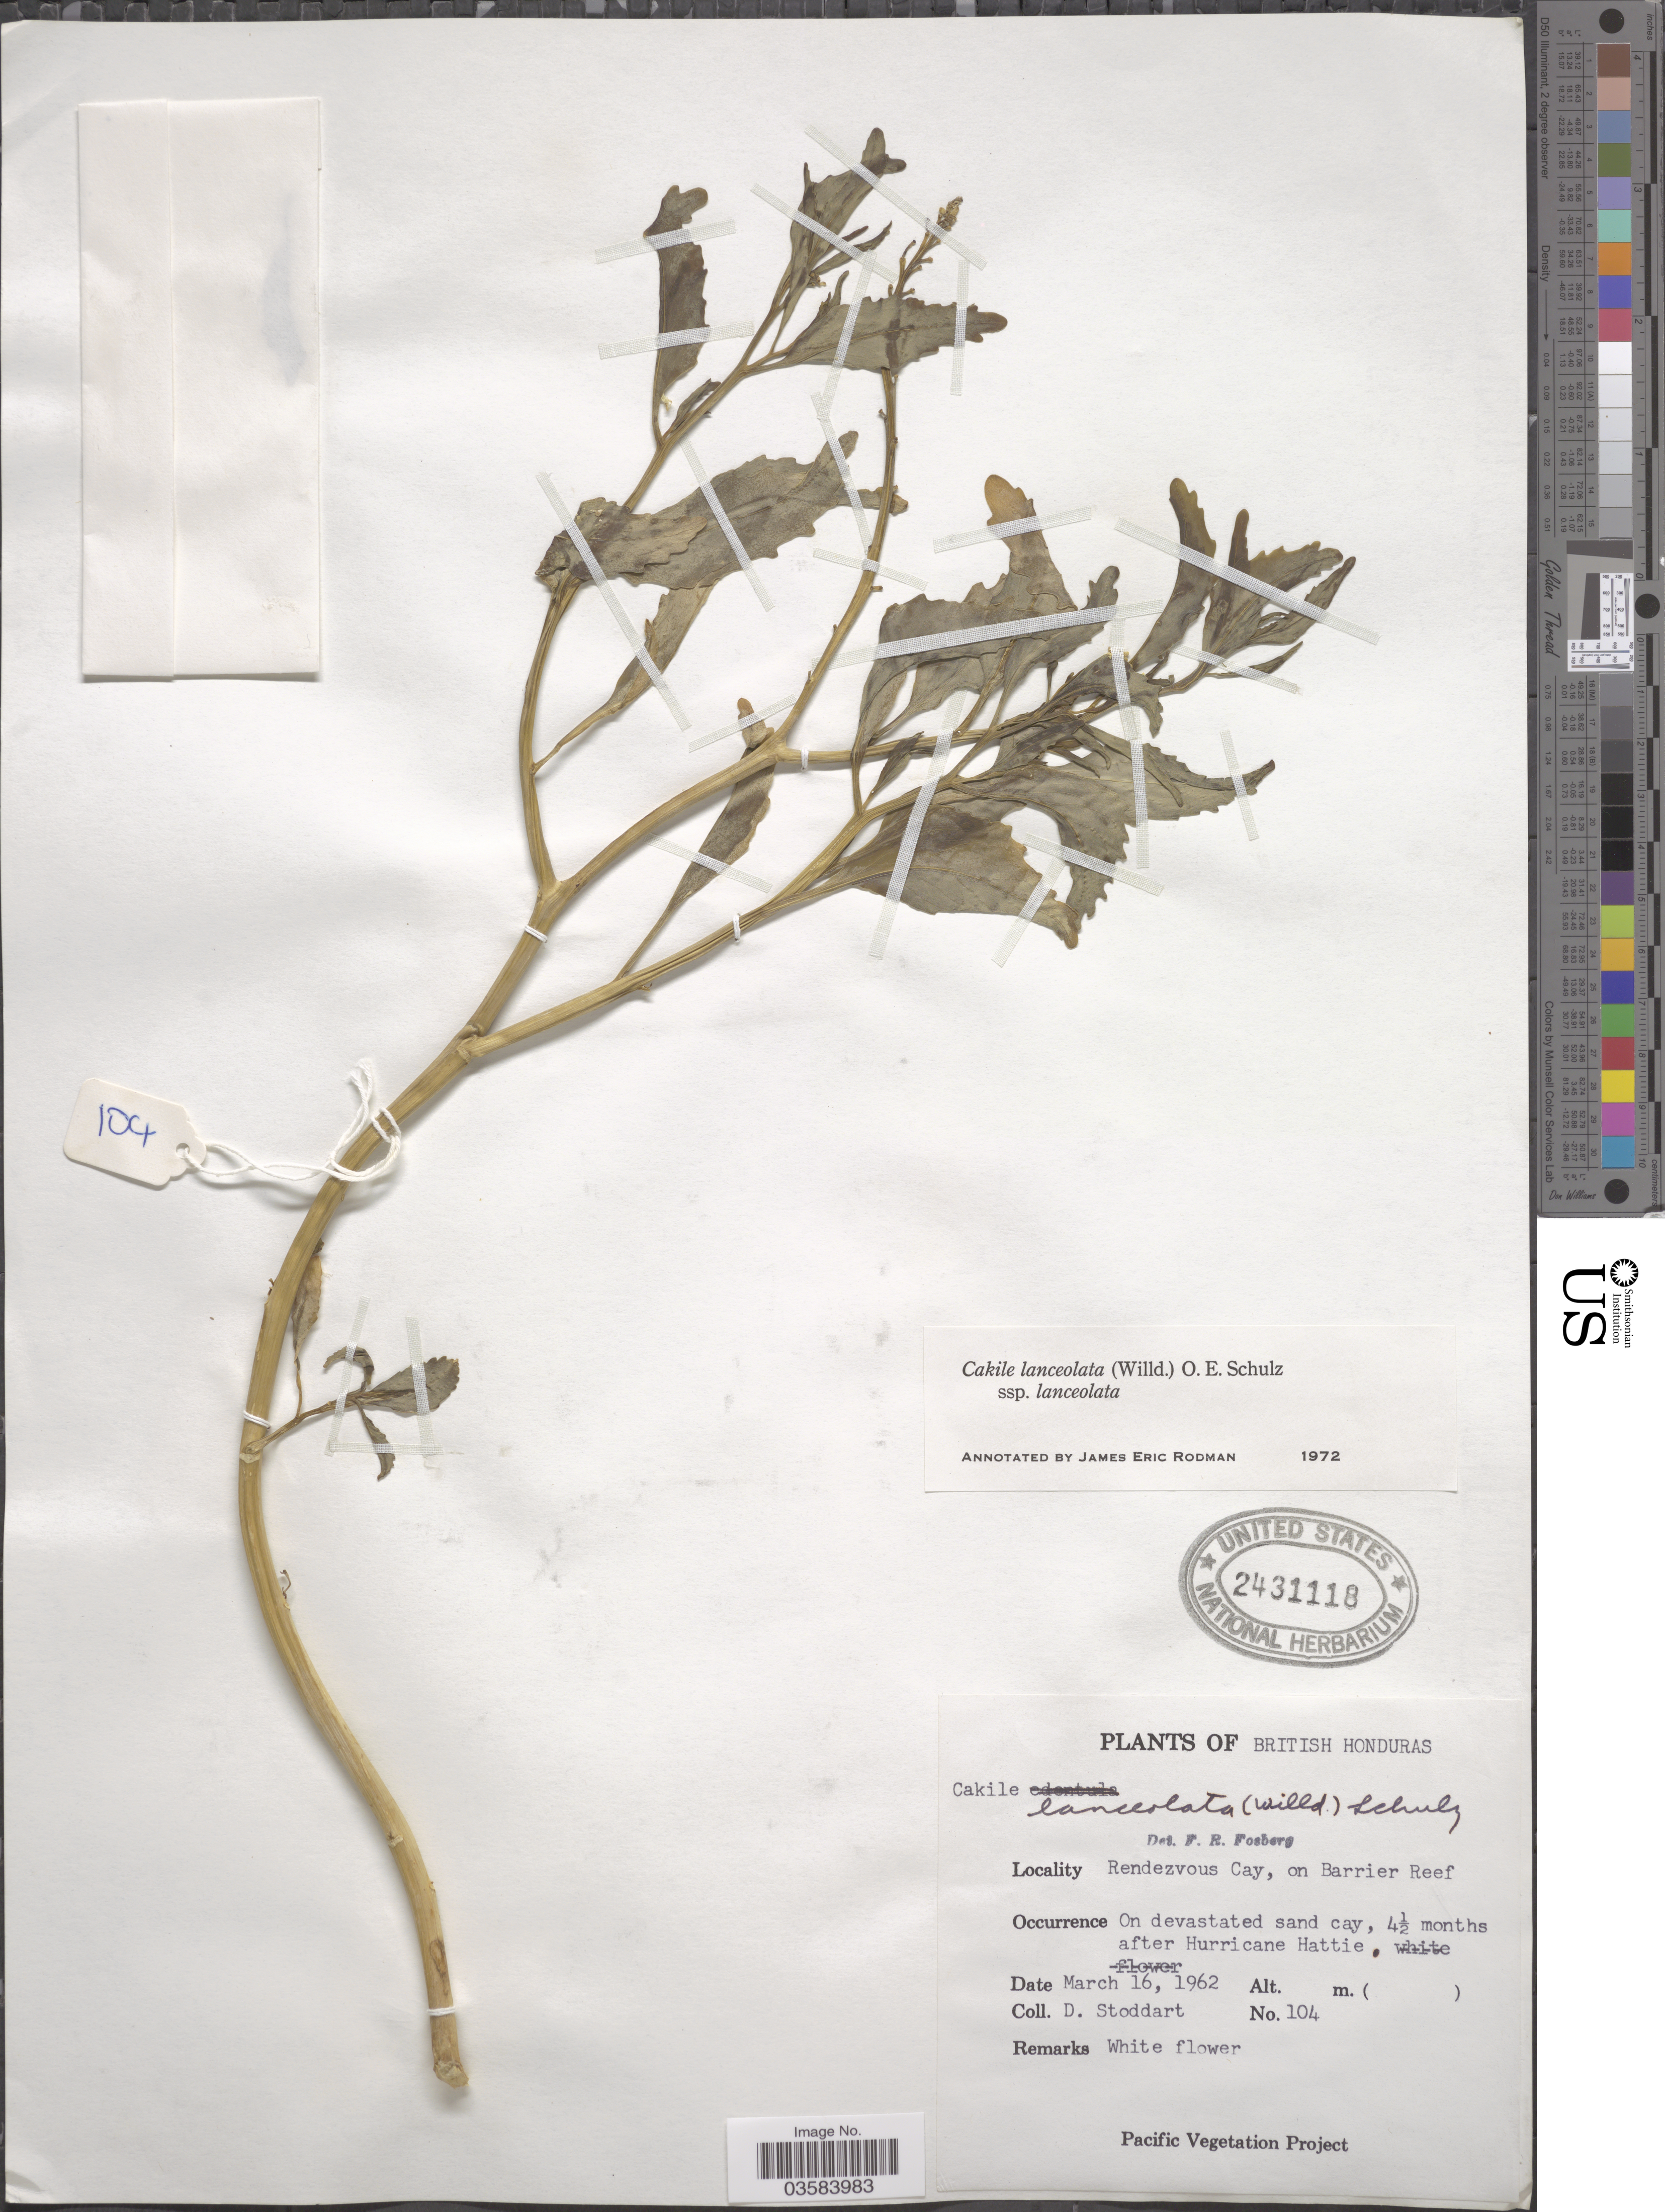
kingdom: Plantae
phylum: Tracheophyta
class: Magnoliopsida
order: Brassicales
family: Brassicaceae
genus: Cakile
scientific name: Cakile lanceolata subsp. lanceolata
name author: (Willd.) O.E. Schulz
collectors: D. Stoddart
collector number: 104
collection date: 1962-03-16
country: Belize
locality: British Honduras. Rendezvouz Cay, on Barrier Reef. 4½ months after Hurricane Hattie.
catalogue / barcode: US 2431118